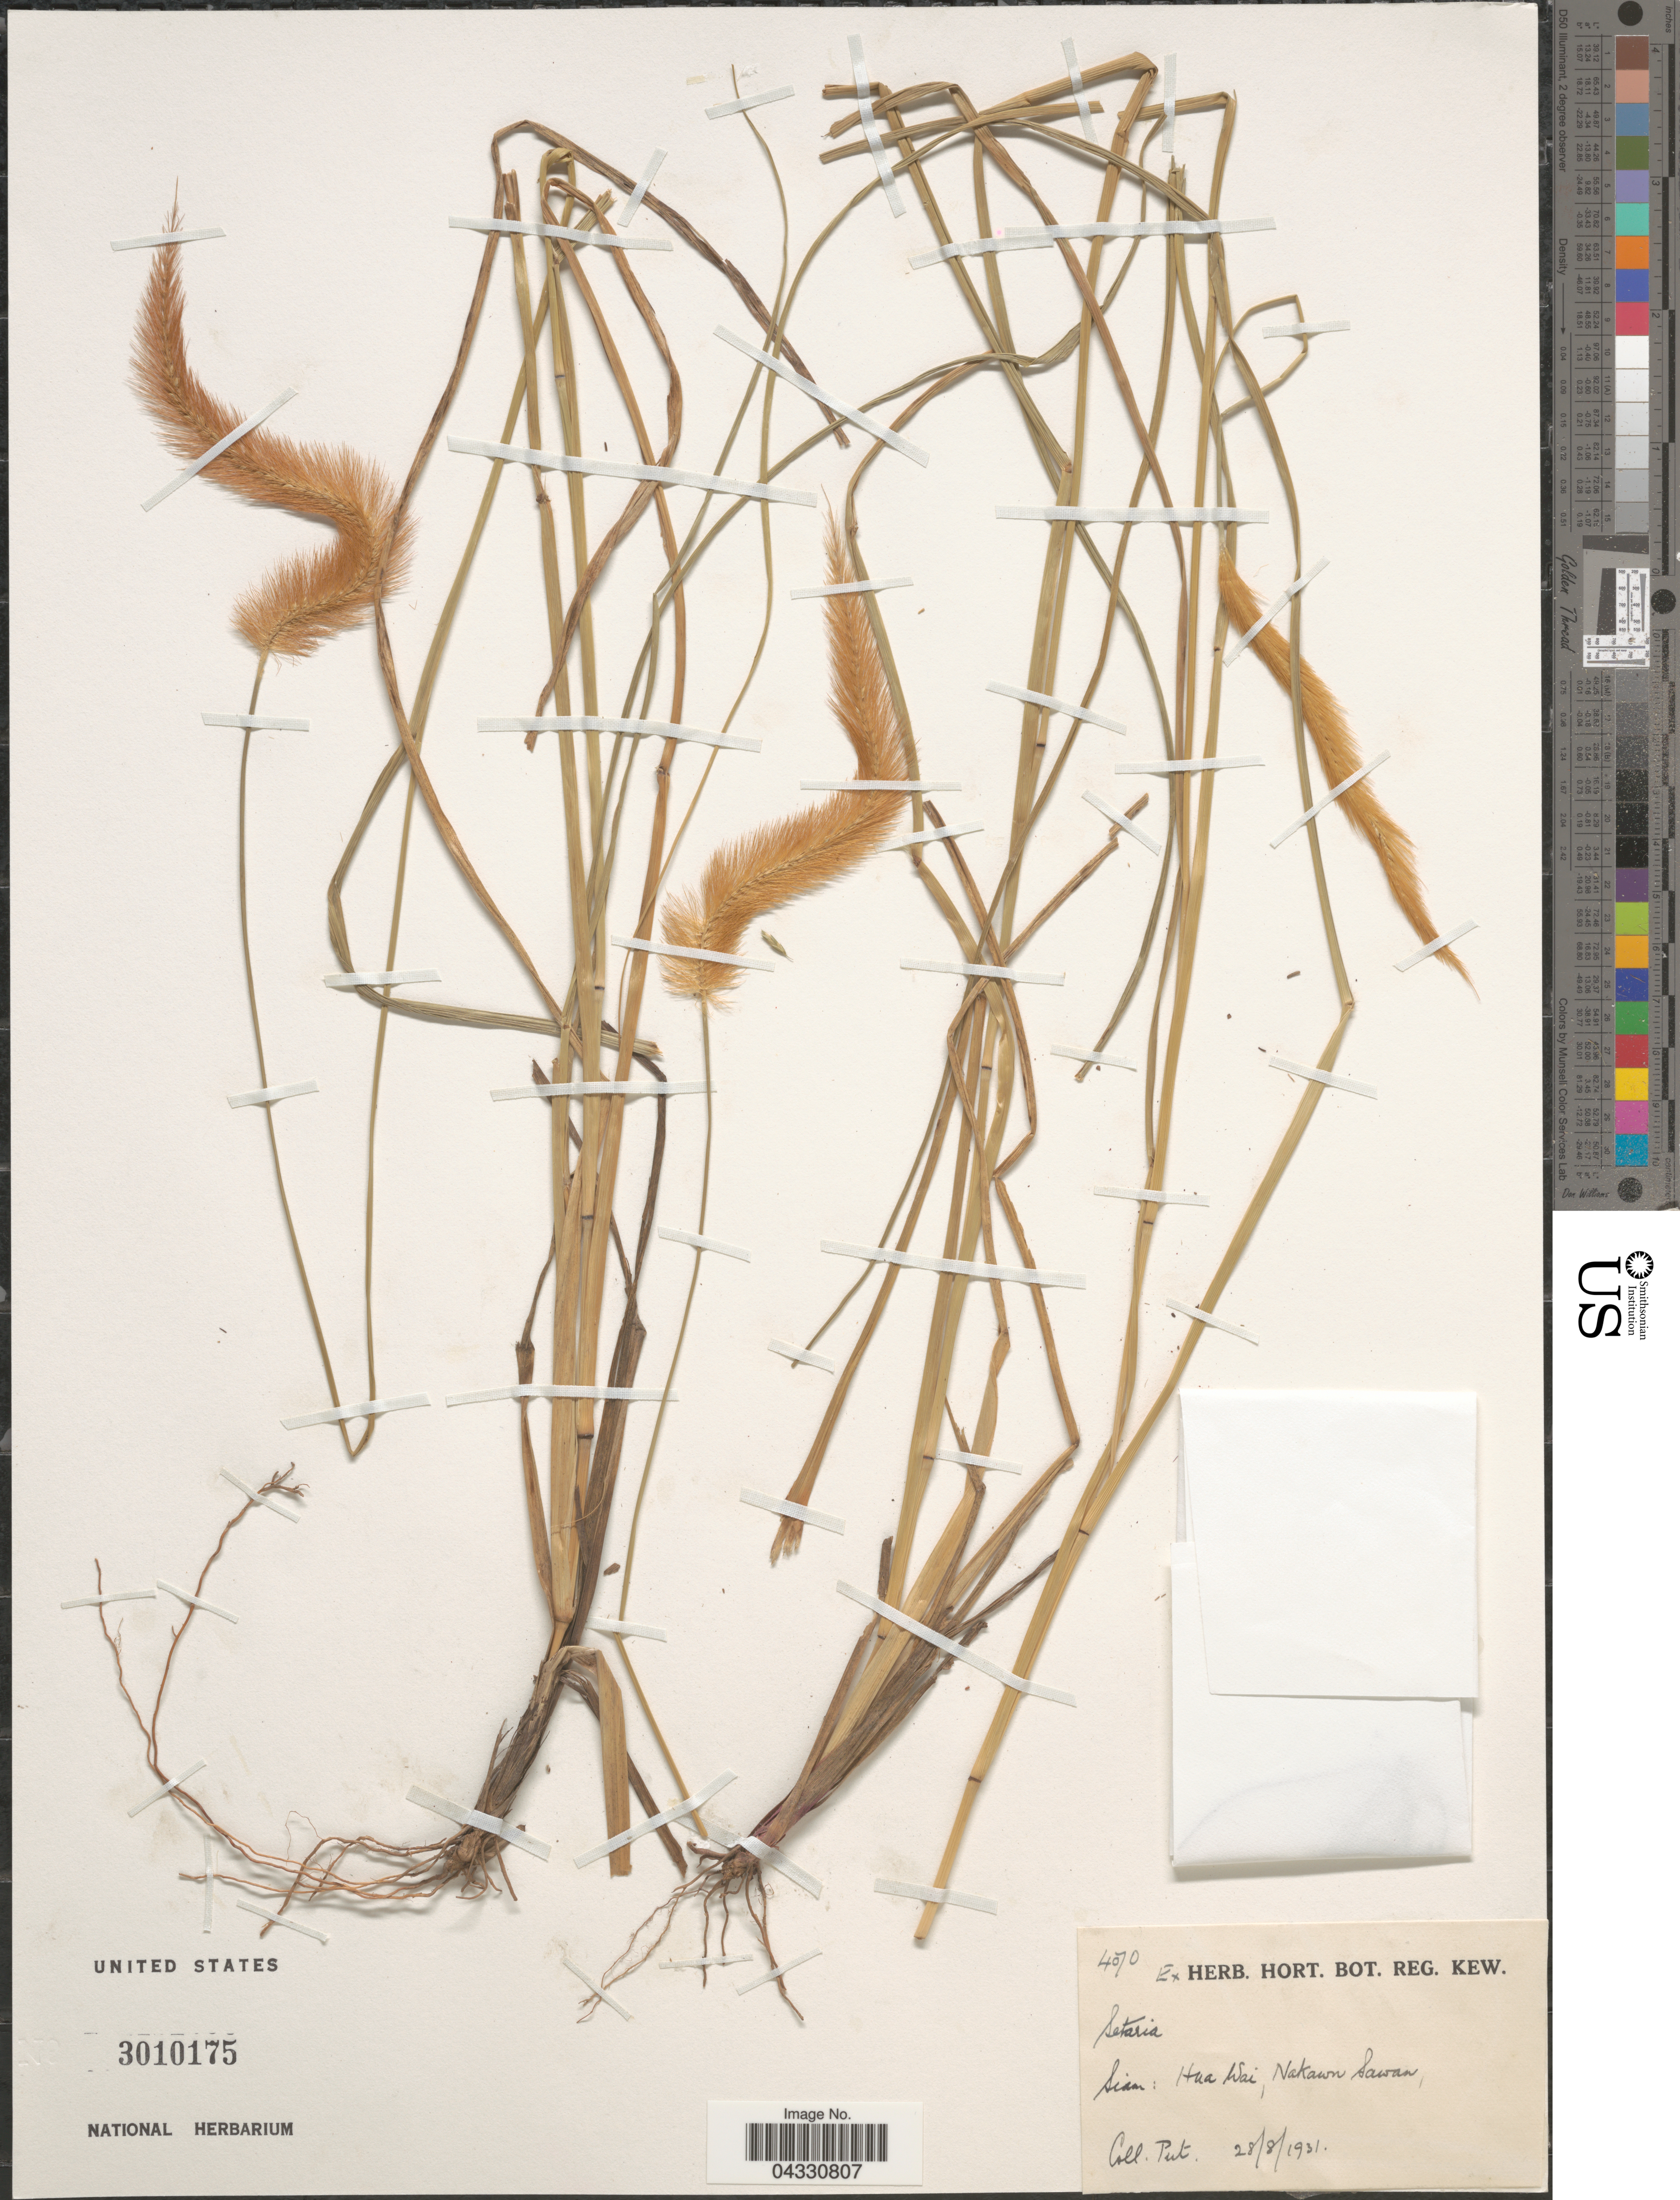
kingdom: Plantae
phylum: Tracheophyta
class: Liliopsida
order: Poales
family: Poaceae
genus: Setaria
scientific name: Setaria sp.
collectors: -. Put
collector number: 4070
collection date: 1931-08-28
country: Thailand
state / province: Nakhon Sawan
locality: Siam: Hua Wai, Nakawn Sawan.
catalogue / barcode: US 3010175